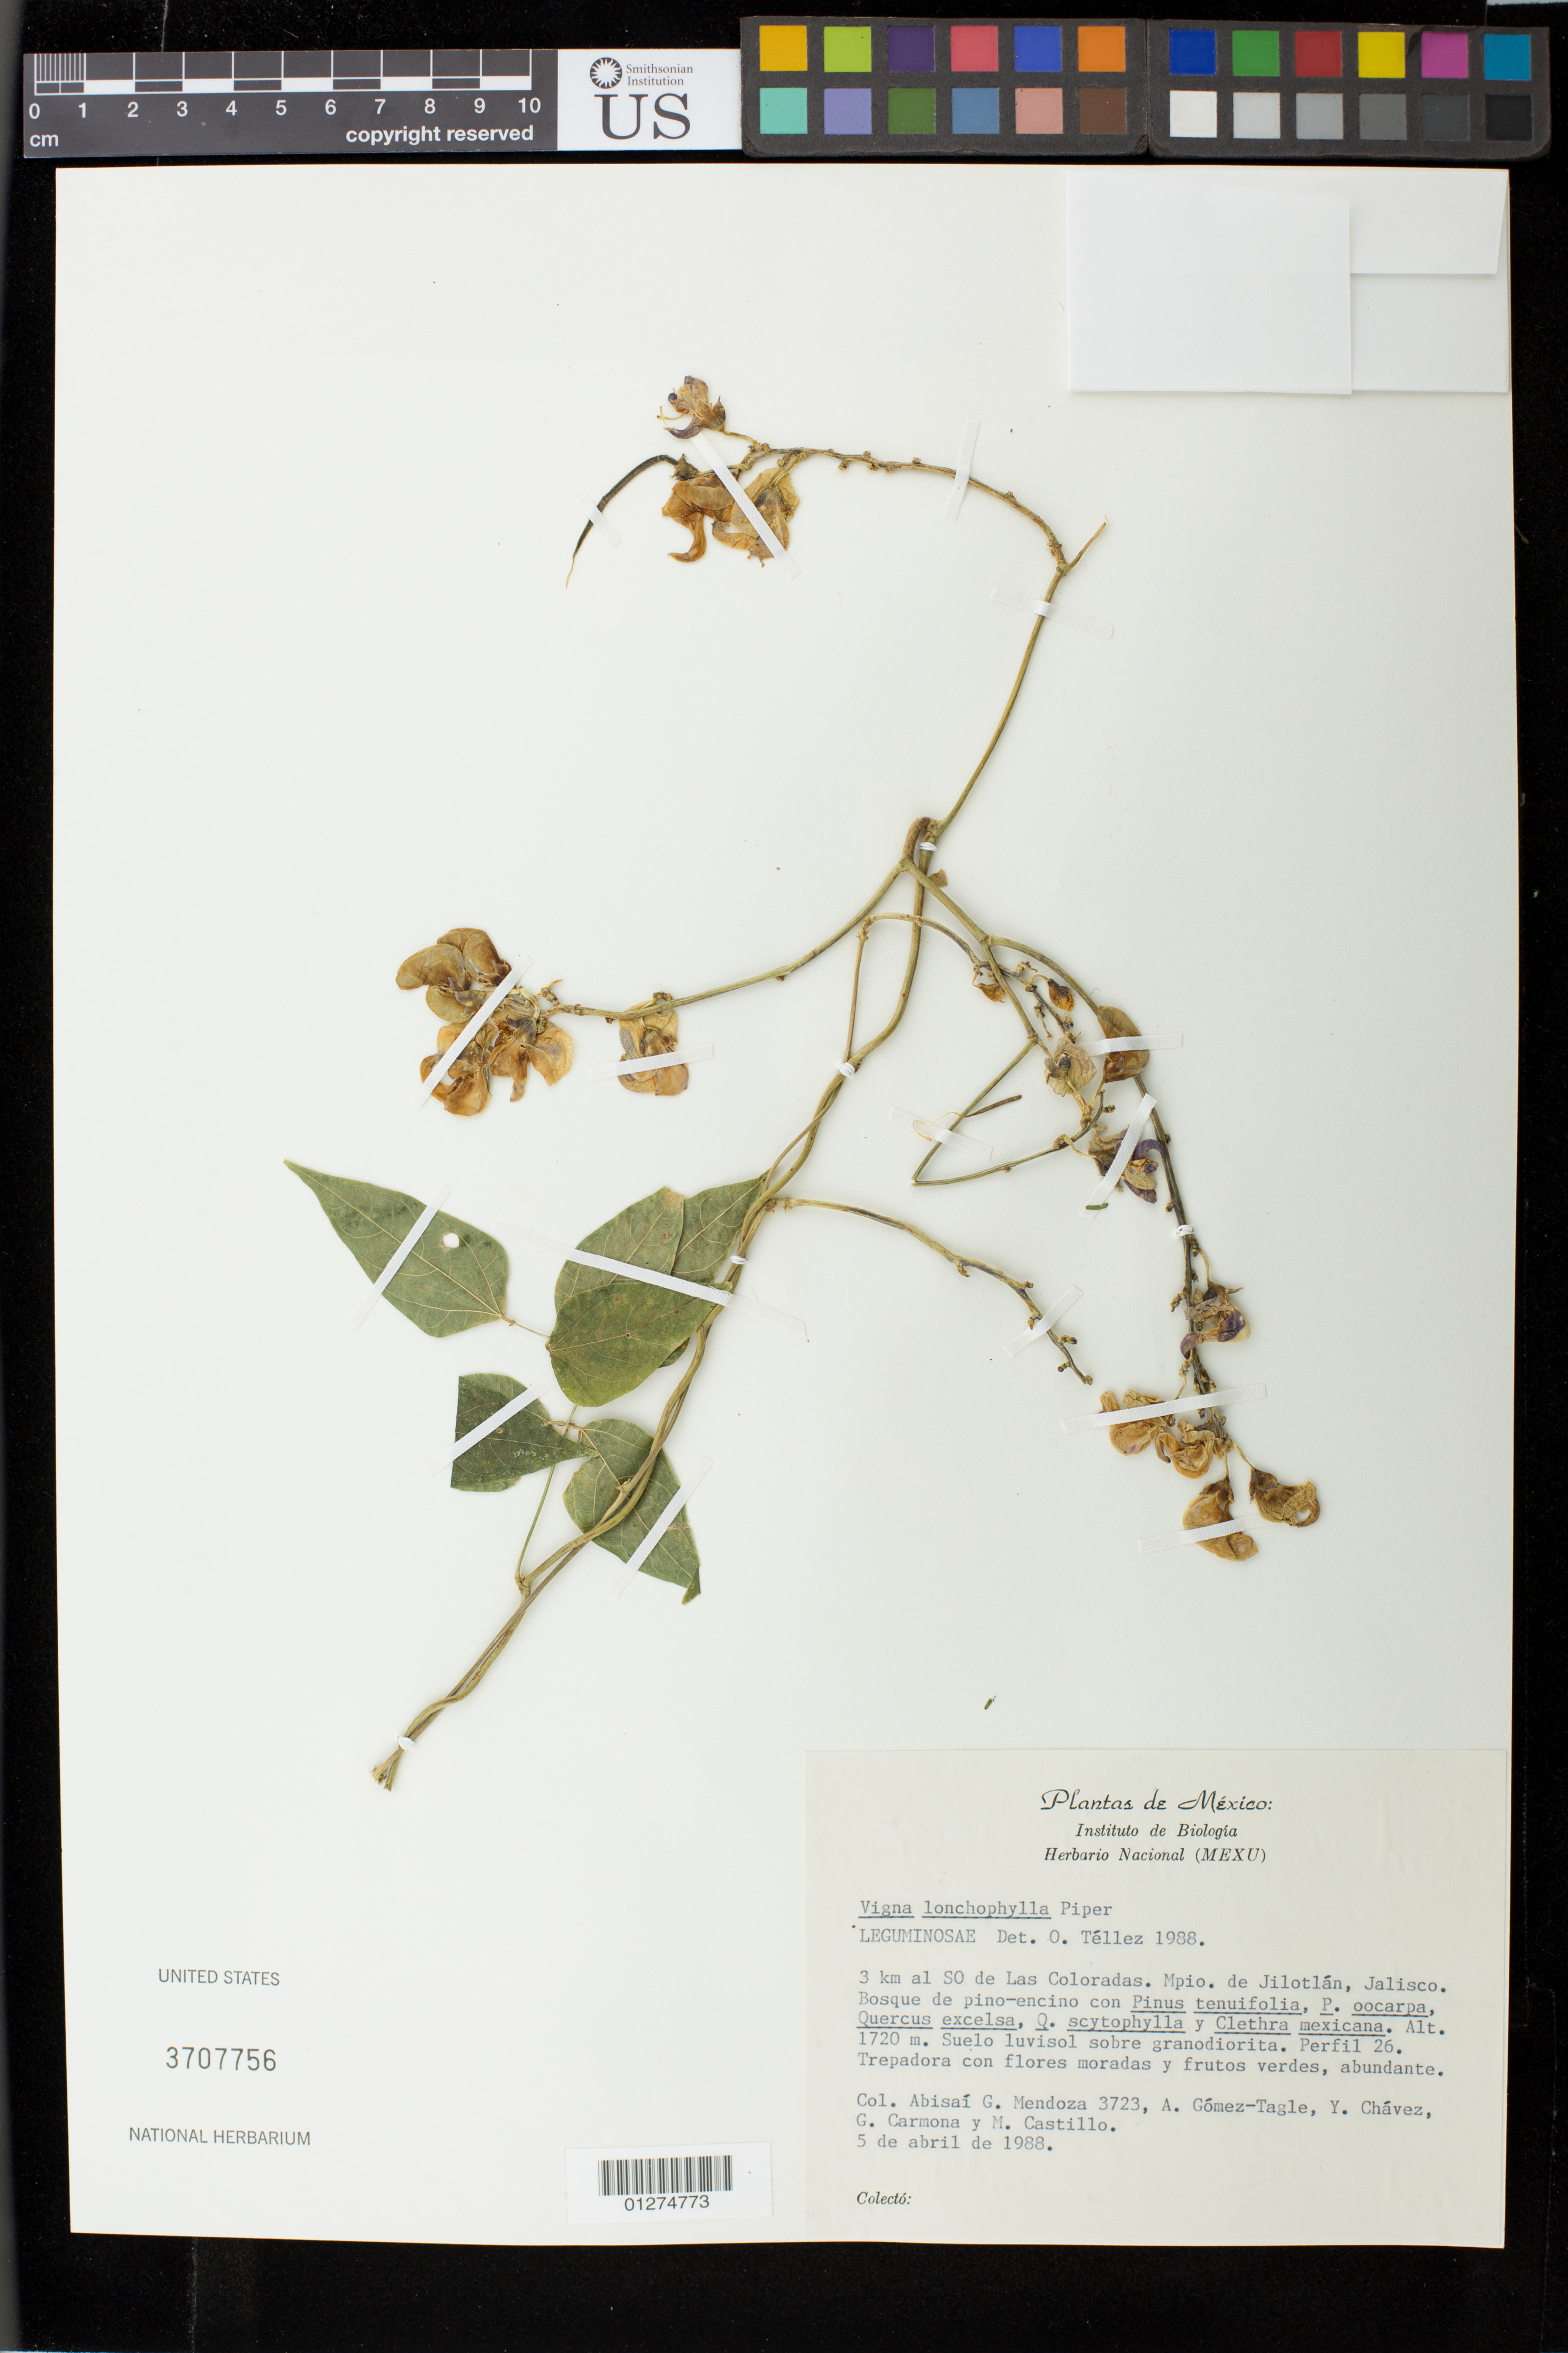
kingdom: Plantae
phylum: Tracheophyta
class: Magnoliopsida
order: Fabales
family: Fabaceae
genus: Vigna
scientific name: Vigna lonchophylla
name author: Piper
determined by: Tellez, O.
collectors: A. García-Mendoza, A. Gómez-Tagle, Y. Chávez, G. Carmona & M. Castillo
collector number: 3723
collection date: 1988-04-05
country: Mexico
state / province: Jalisco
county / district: Jilotlán de los Dolores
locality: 3 km al SO de Las Coloradas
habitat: bosque de pino-encino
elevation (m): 1720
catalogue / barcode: US 3707756